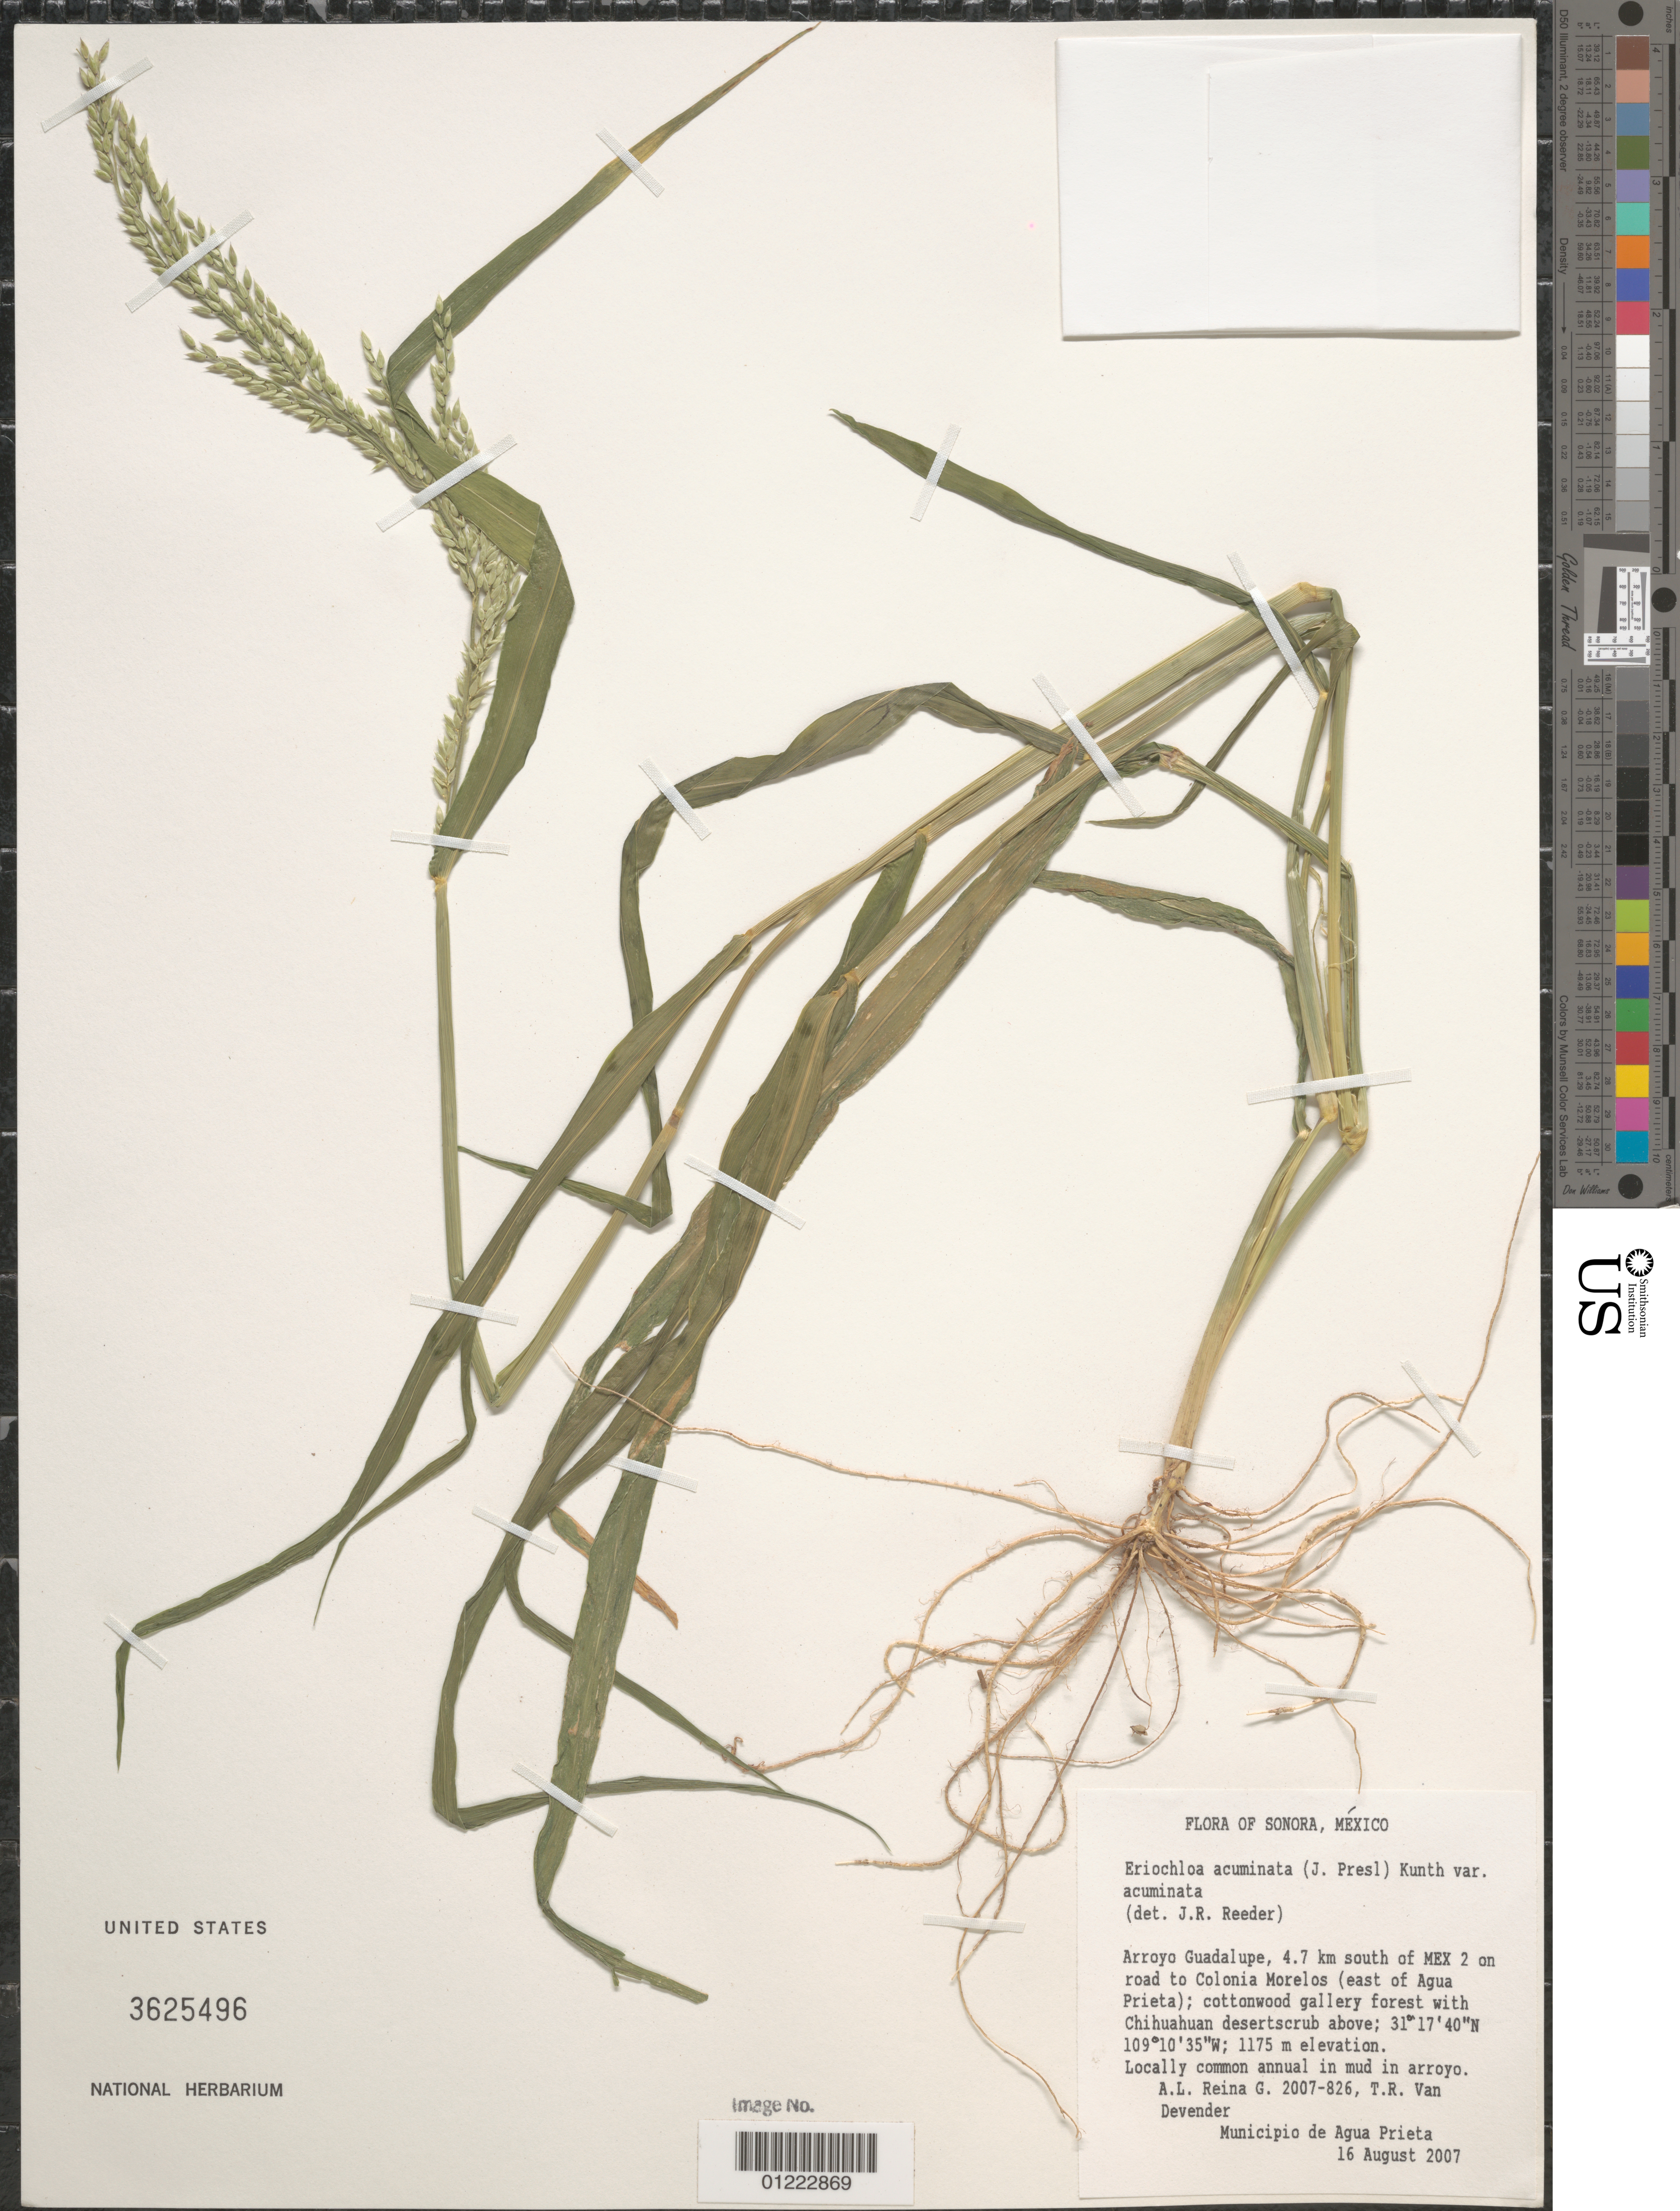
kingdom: Plantae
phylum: Tracheophyta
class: Liliopsida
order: Poales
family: Poaceae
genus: Eriochloa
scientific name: Eriochloa acuminata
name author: (J. Presl) Kunth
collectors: A. L. Reina G. & T. R. Van Devender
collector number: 2007-826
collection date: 2007-08-16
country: Mexico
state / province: Sonora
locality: Municipio de Agua Prieta Arroyo Guadalupe, 4.7 km south of MEX 2 on road to Colonia Morelos (east of Agua Prieta); cottonwood gallery forest with Chihuahuan desertscrub above;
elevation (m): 1175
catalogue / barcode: US 3625496